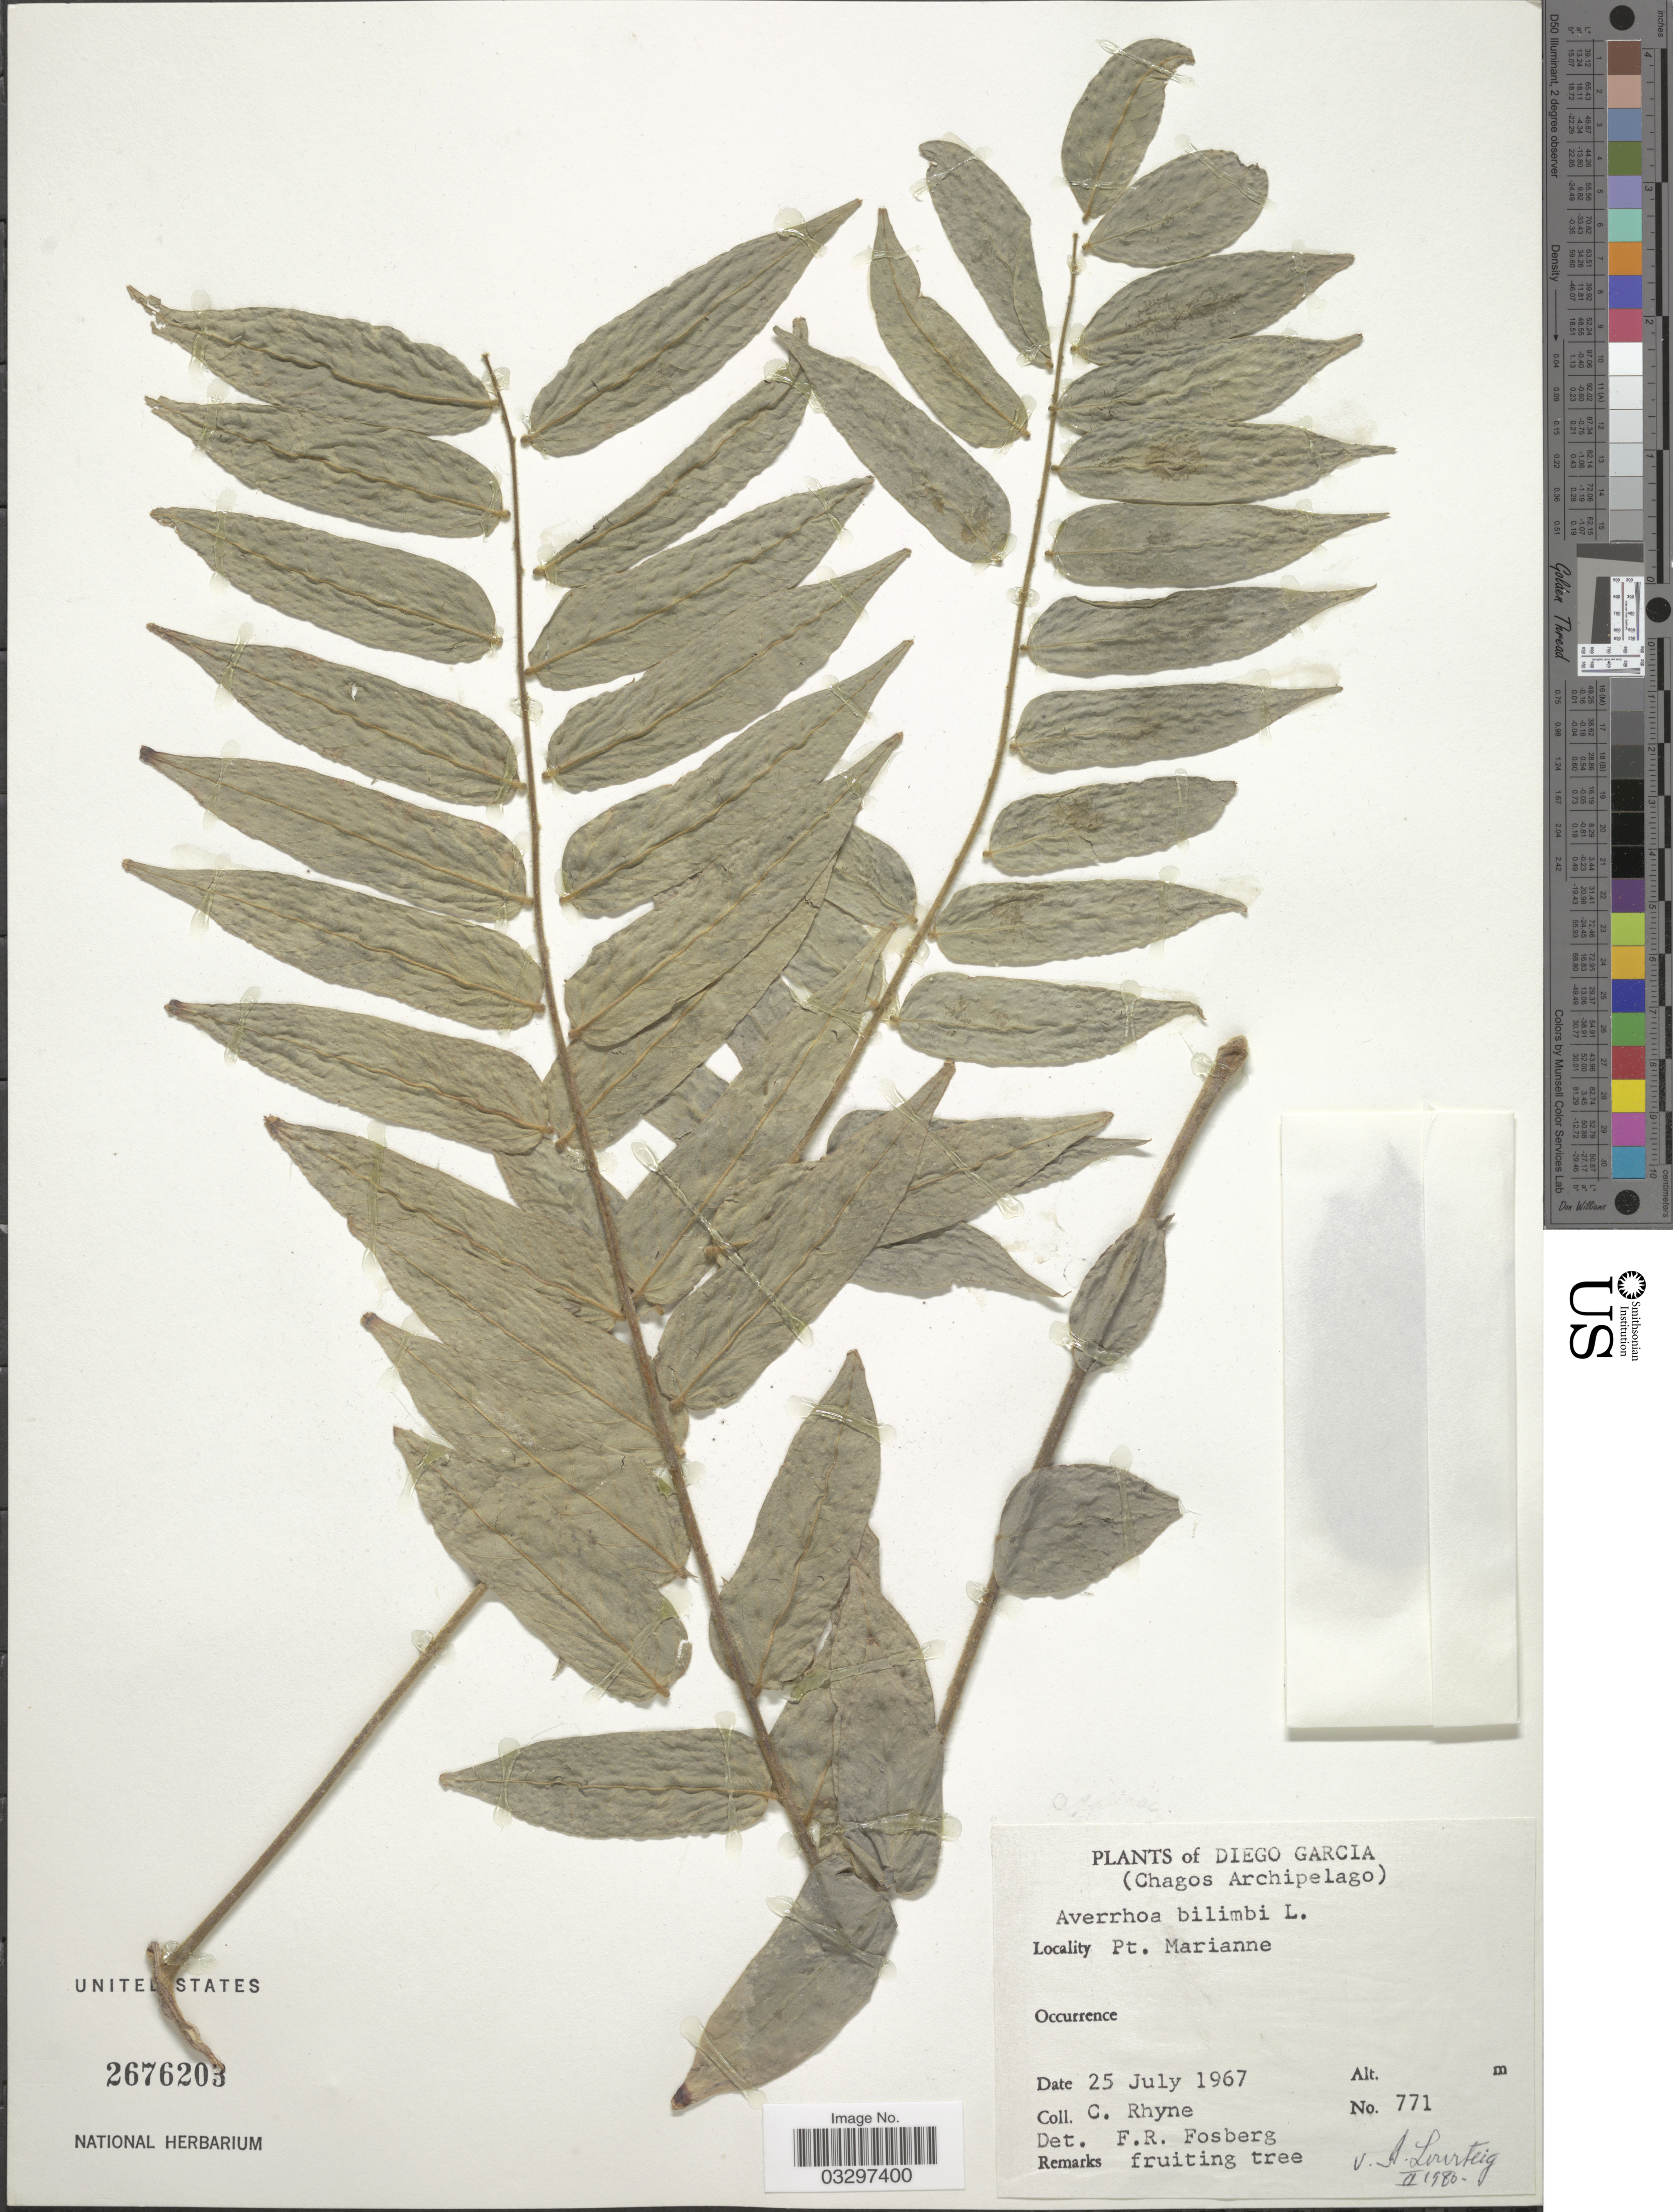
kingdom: Plantae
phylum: Tracheophyta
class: Magnoliopsida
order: Oxalidales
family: Oxalidaceae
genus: Averrhoa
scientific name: Averrhoa bilimbi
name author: L.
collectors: C. Rhyne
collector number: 771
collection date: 1967-07-25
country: British Indian Ocean Territory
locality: Diego Garcia (Chagos Archipelago). Pt. Marianne.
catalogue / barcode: US 2676203